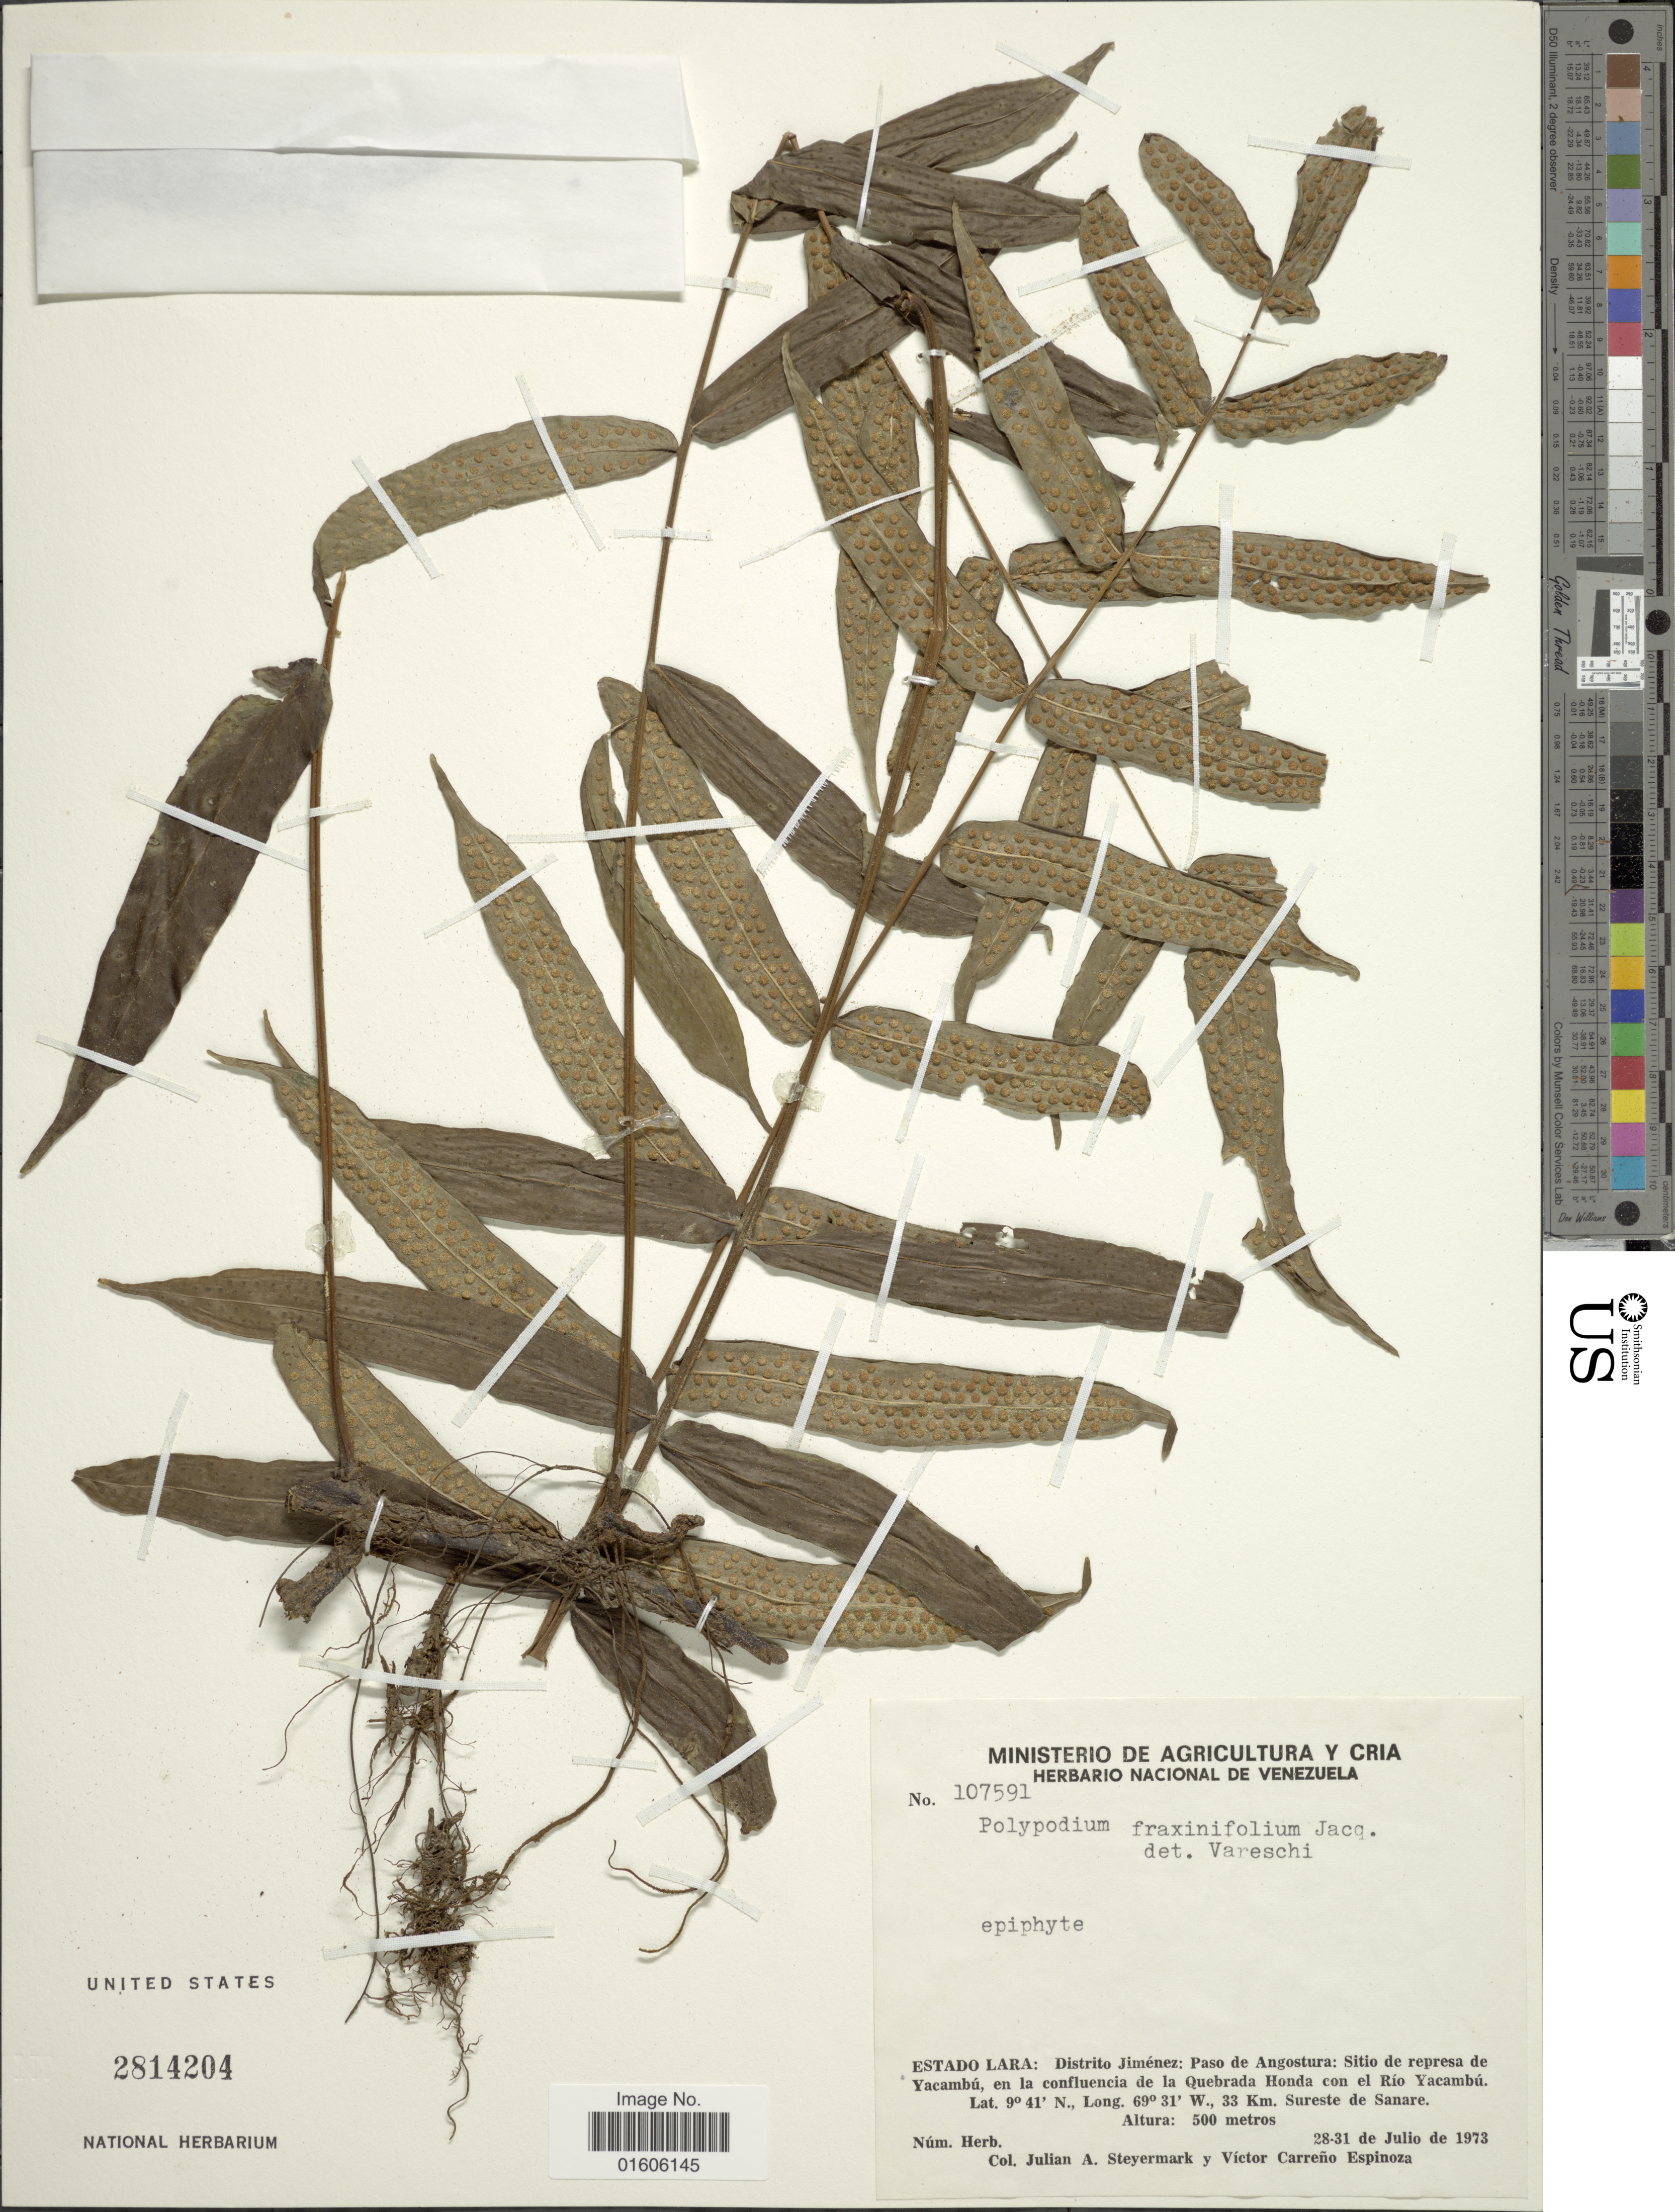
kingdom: Plantae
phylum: Tracheophyta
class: Polypodiopsida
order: Polypodiales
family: Polypodiaceae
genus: Serpocaulon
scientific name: Serpocaulon fraxinifolium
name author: (Jacq.) A.R. Sm.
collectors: J. Steyermark & V. Espinoza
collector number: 107591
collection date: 1973-07-28/1973-07-31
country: Venezuela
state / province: Lara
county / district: Jiménez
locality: Estado Lara: Distrito Jiménez: Paso de Angostura: Sitio de represa de Yacambú, en la confluencia de la Quebrada Honda con el Rio Yacambú. 33 Km. Sureste de Sanare.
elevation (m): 500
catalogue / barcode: US 2814204